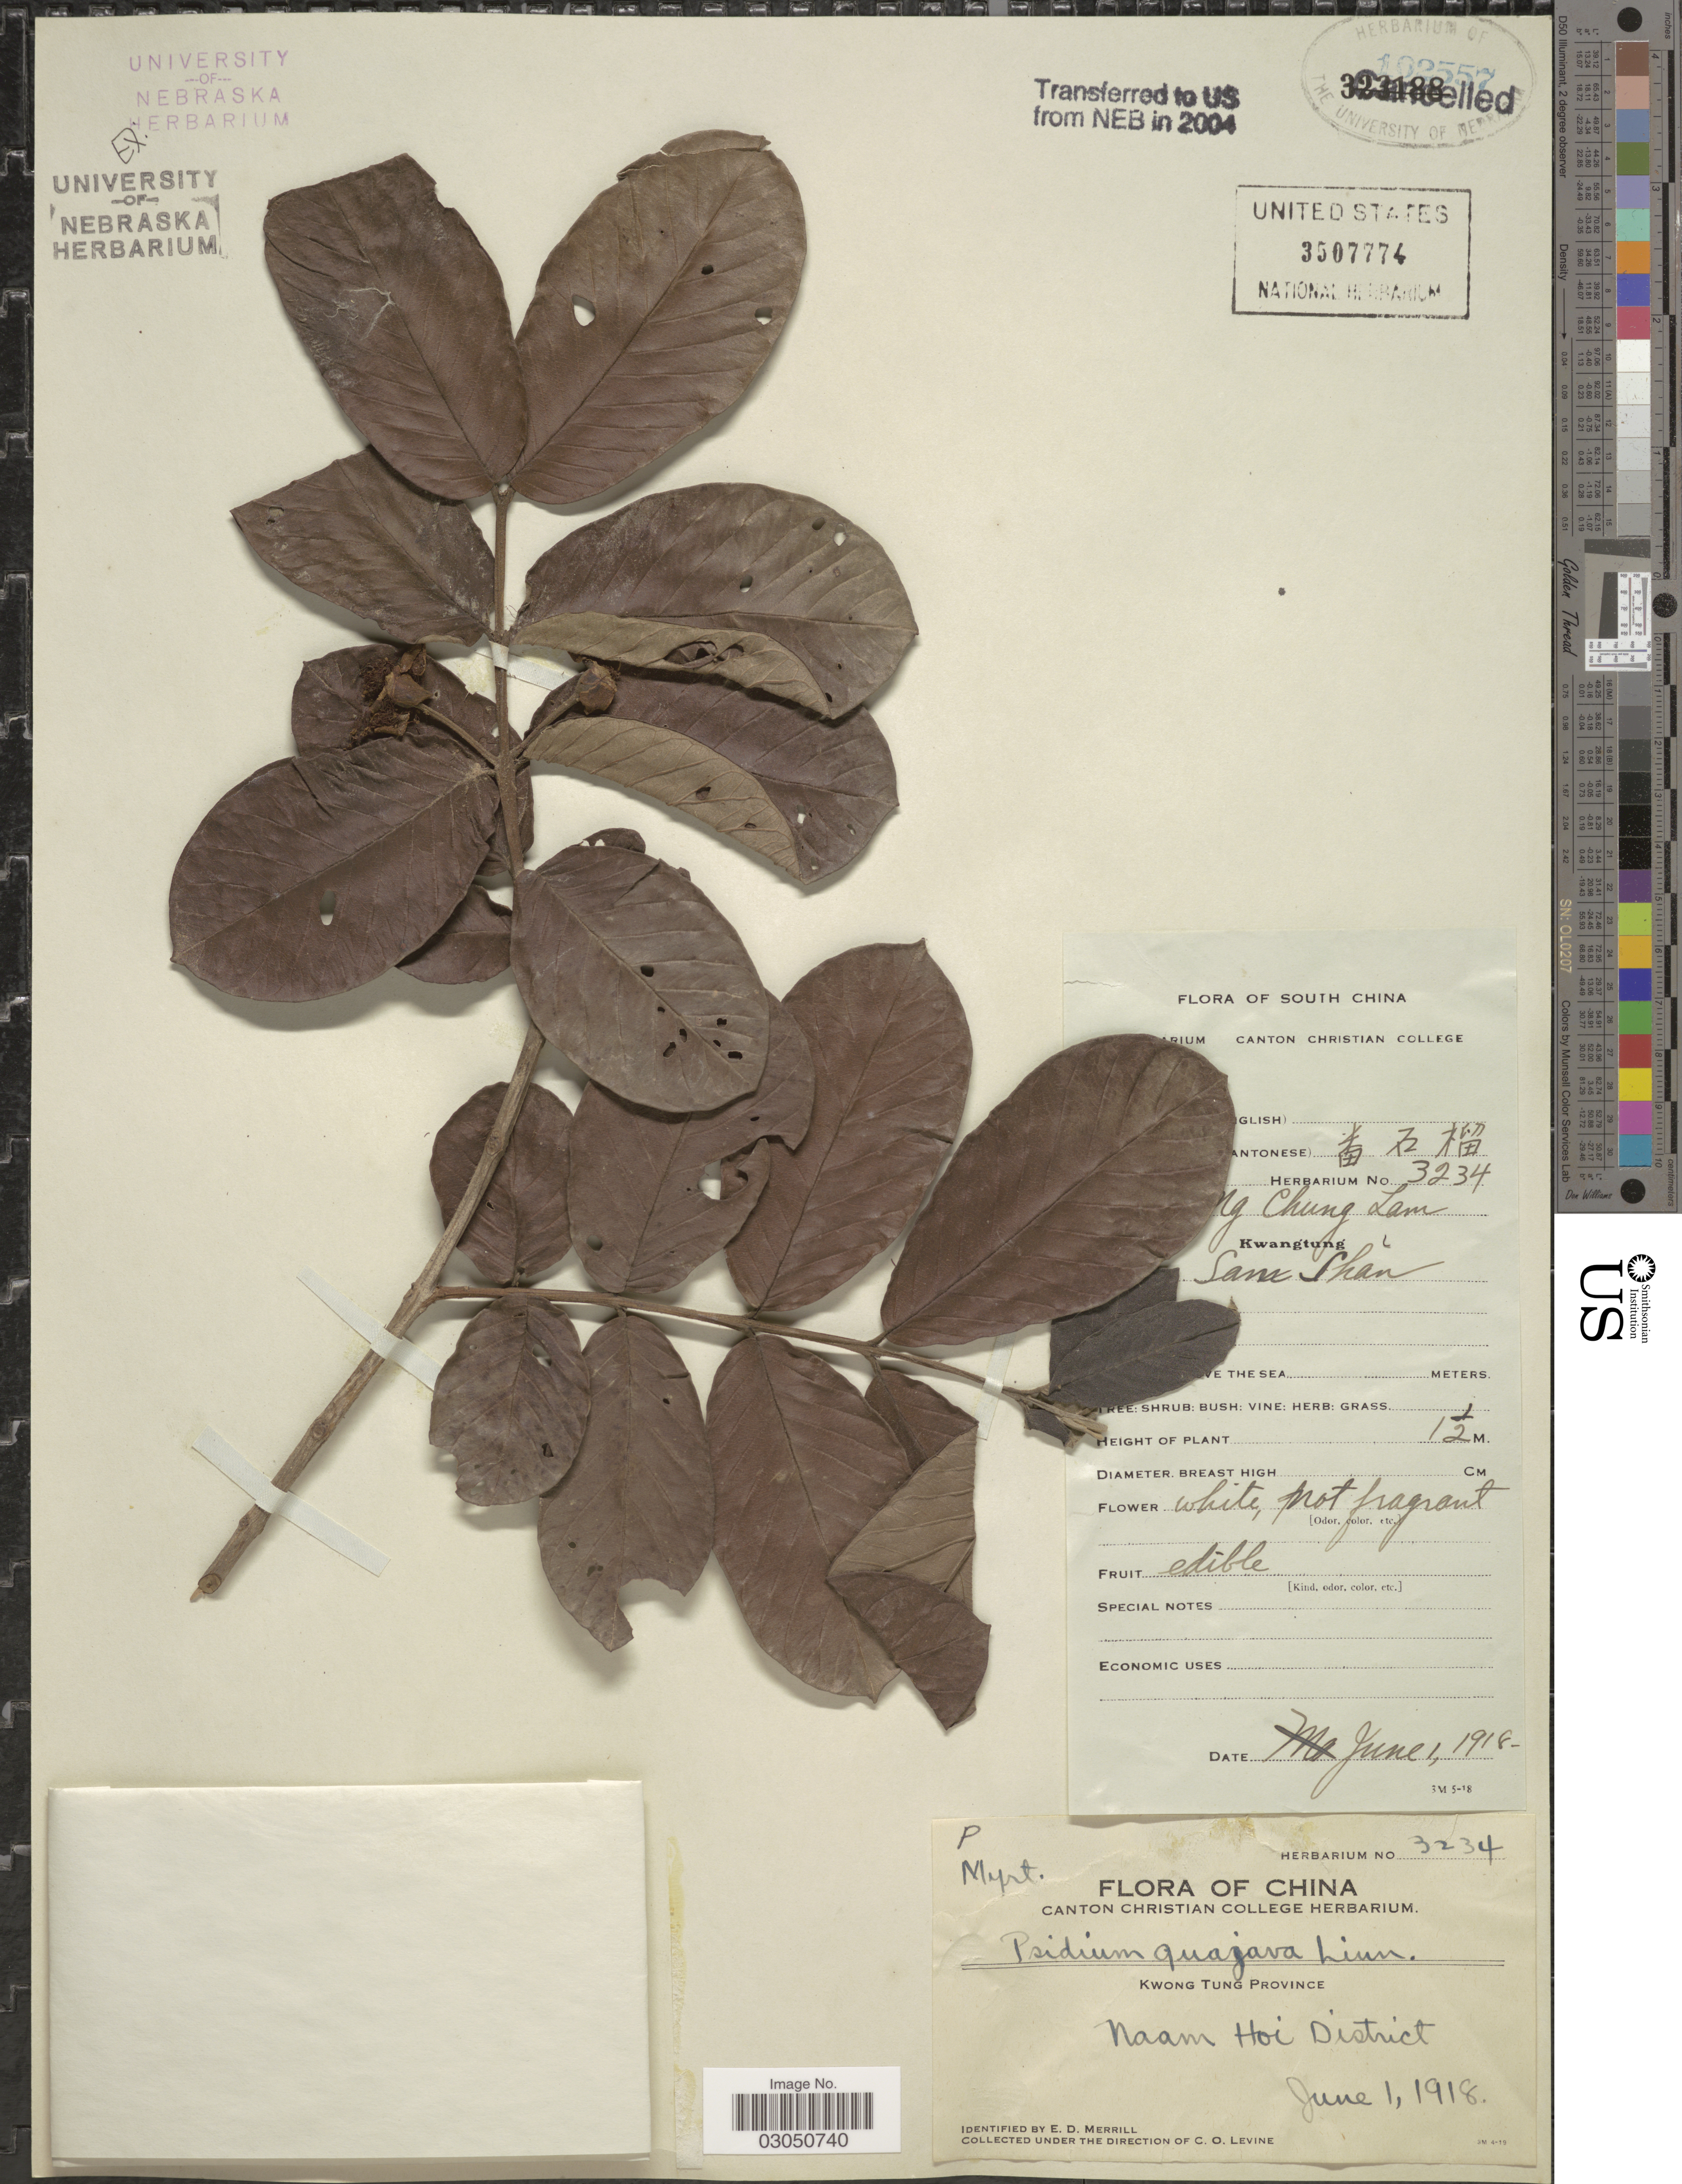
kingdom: Plantae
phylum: Tracheophyta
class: Magnoliopsida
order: Myrtales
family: Myrtaceae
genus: Psidium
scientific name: Psidium guajava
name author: L.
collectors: E. D. Merrill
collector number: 3234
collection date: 1918-06-01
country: China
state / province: Guangdong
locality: Kwong Tung Province, Naam Hoi District. [illegible text]ng Chung Lam[unsure placement]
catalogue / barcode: US 3507774